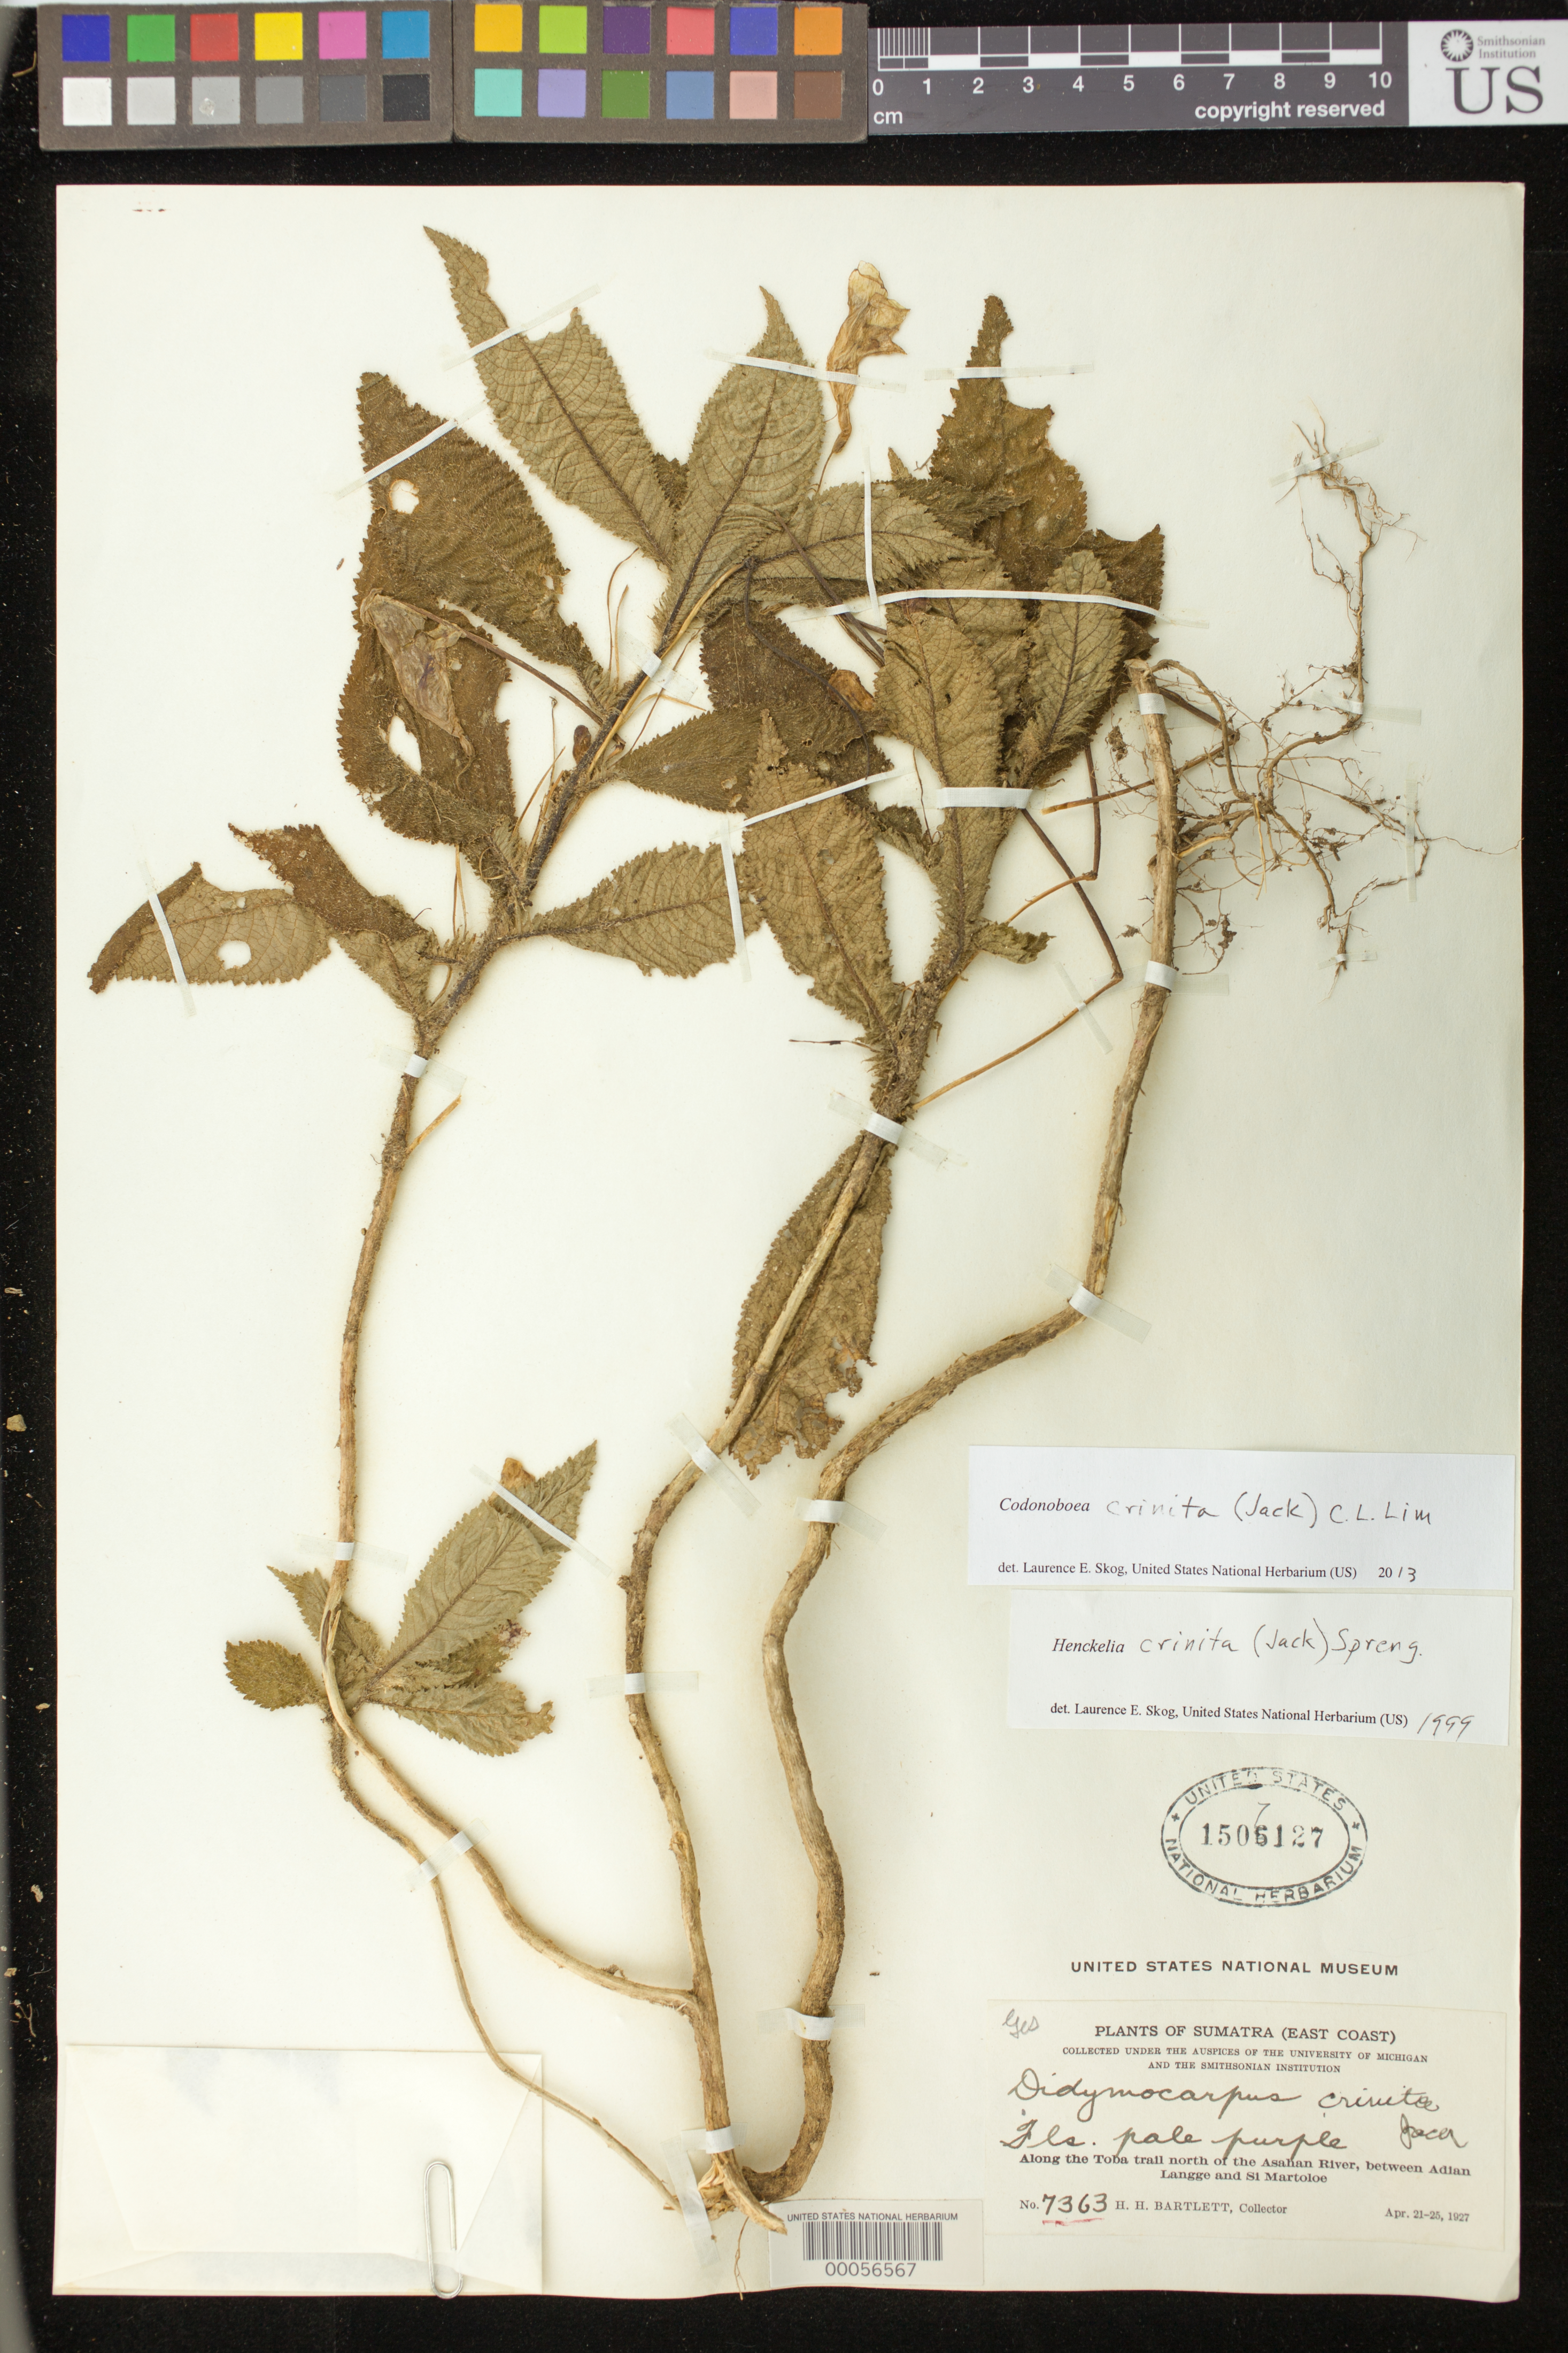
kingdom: Plantae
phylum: Tracheophyta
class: Magnoliopsida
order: Lamiales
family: Gesneriaceae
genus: Codonoboea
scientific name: Codonoboea crinita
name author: (Jack) C.L. Lim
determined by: Skog, Laurence E.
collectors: H. H. Bartlett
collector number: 7363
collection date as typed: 21-25 Apr 1927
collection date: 1927-04-21/1927-04-25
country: Indonesia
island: Sumatra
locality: Along toba trail n of the asahan river, between adian langge and si martoloe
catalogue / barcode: US 1507127